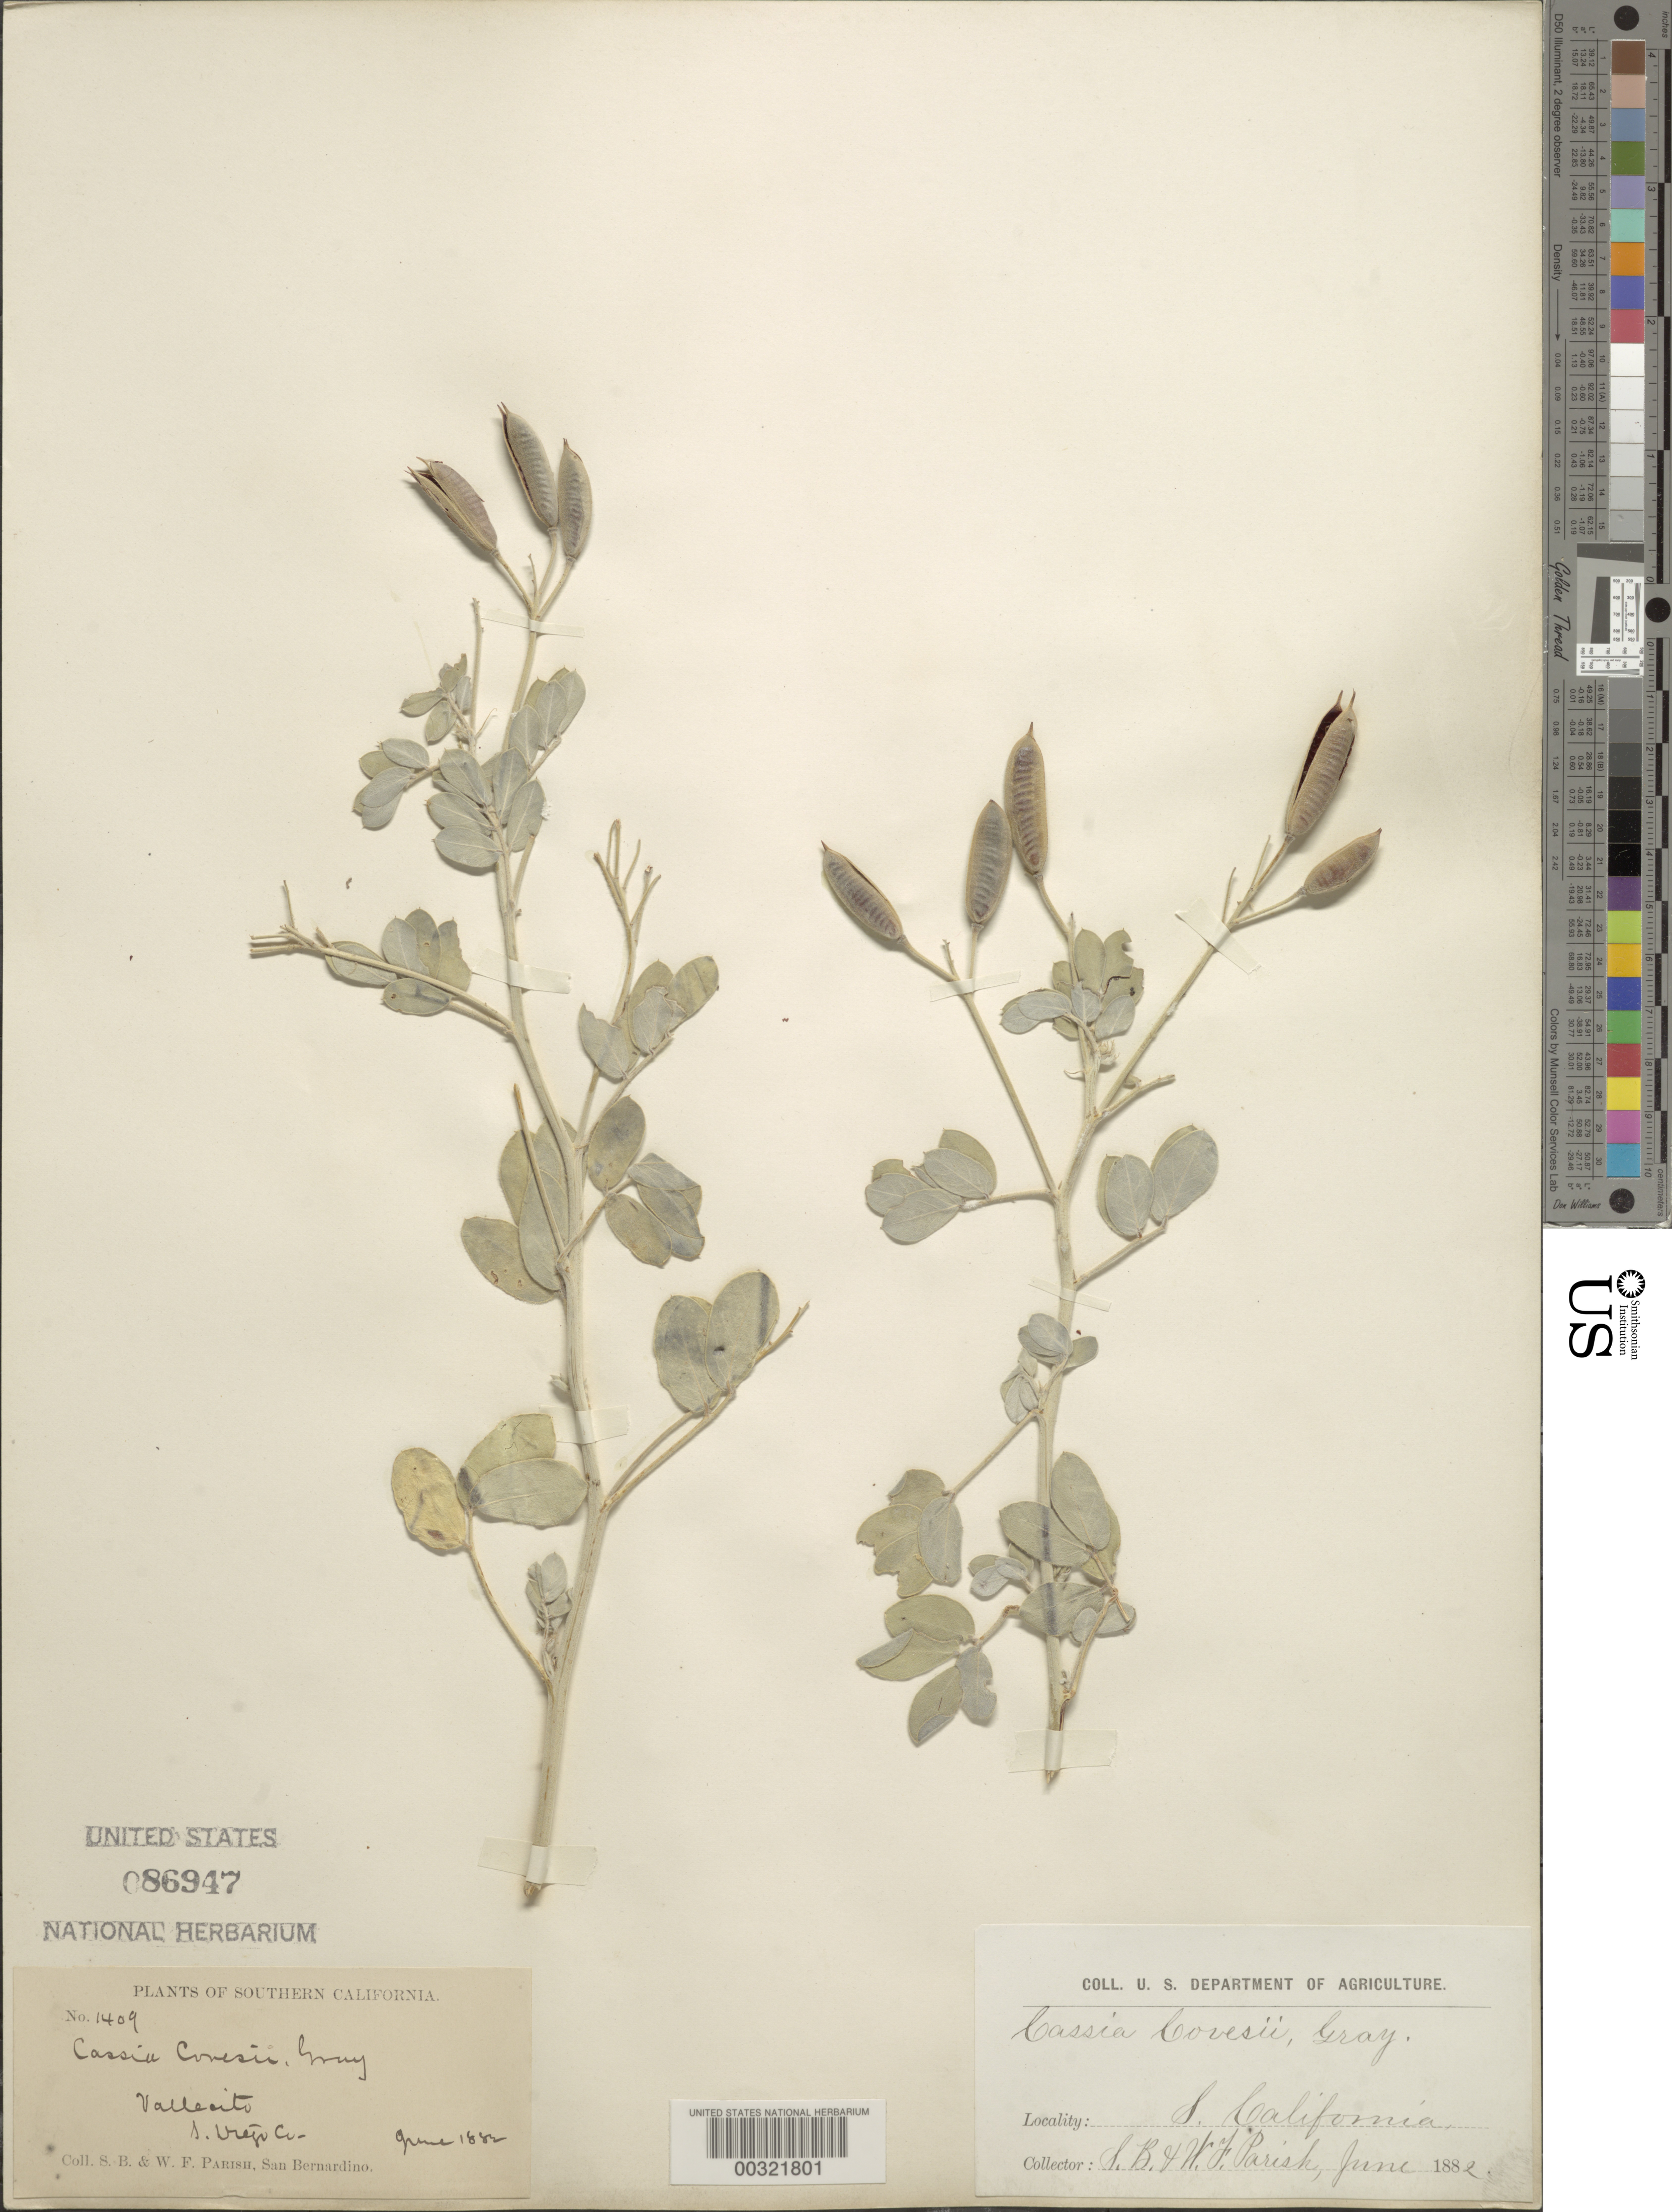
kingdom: Plantae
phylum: Tracheophyta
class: Magnoliopsida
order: Fabales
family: Fabaceae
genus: Senna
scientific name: Senna covesii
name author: (A. Gray) H.S. Irwin & Barneby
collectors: S. B. Parish & W. F. Parish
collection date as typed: Jun 1882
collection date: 1882-06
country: United States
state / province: California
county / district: San Diego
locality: Vallecito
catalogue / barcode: US 86947